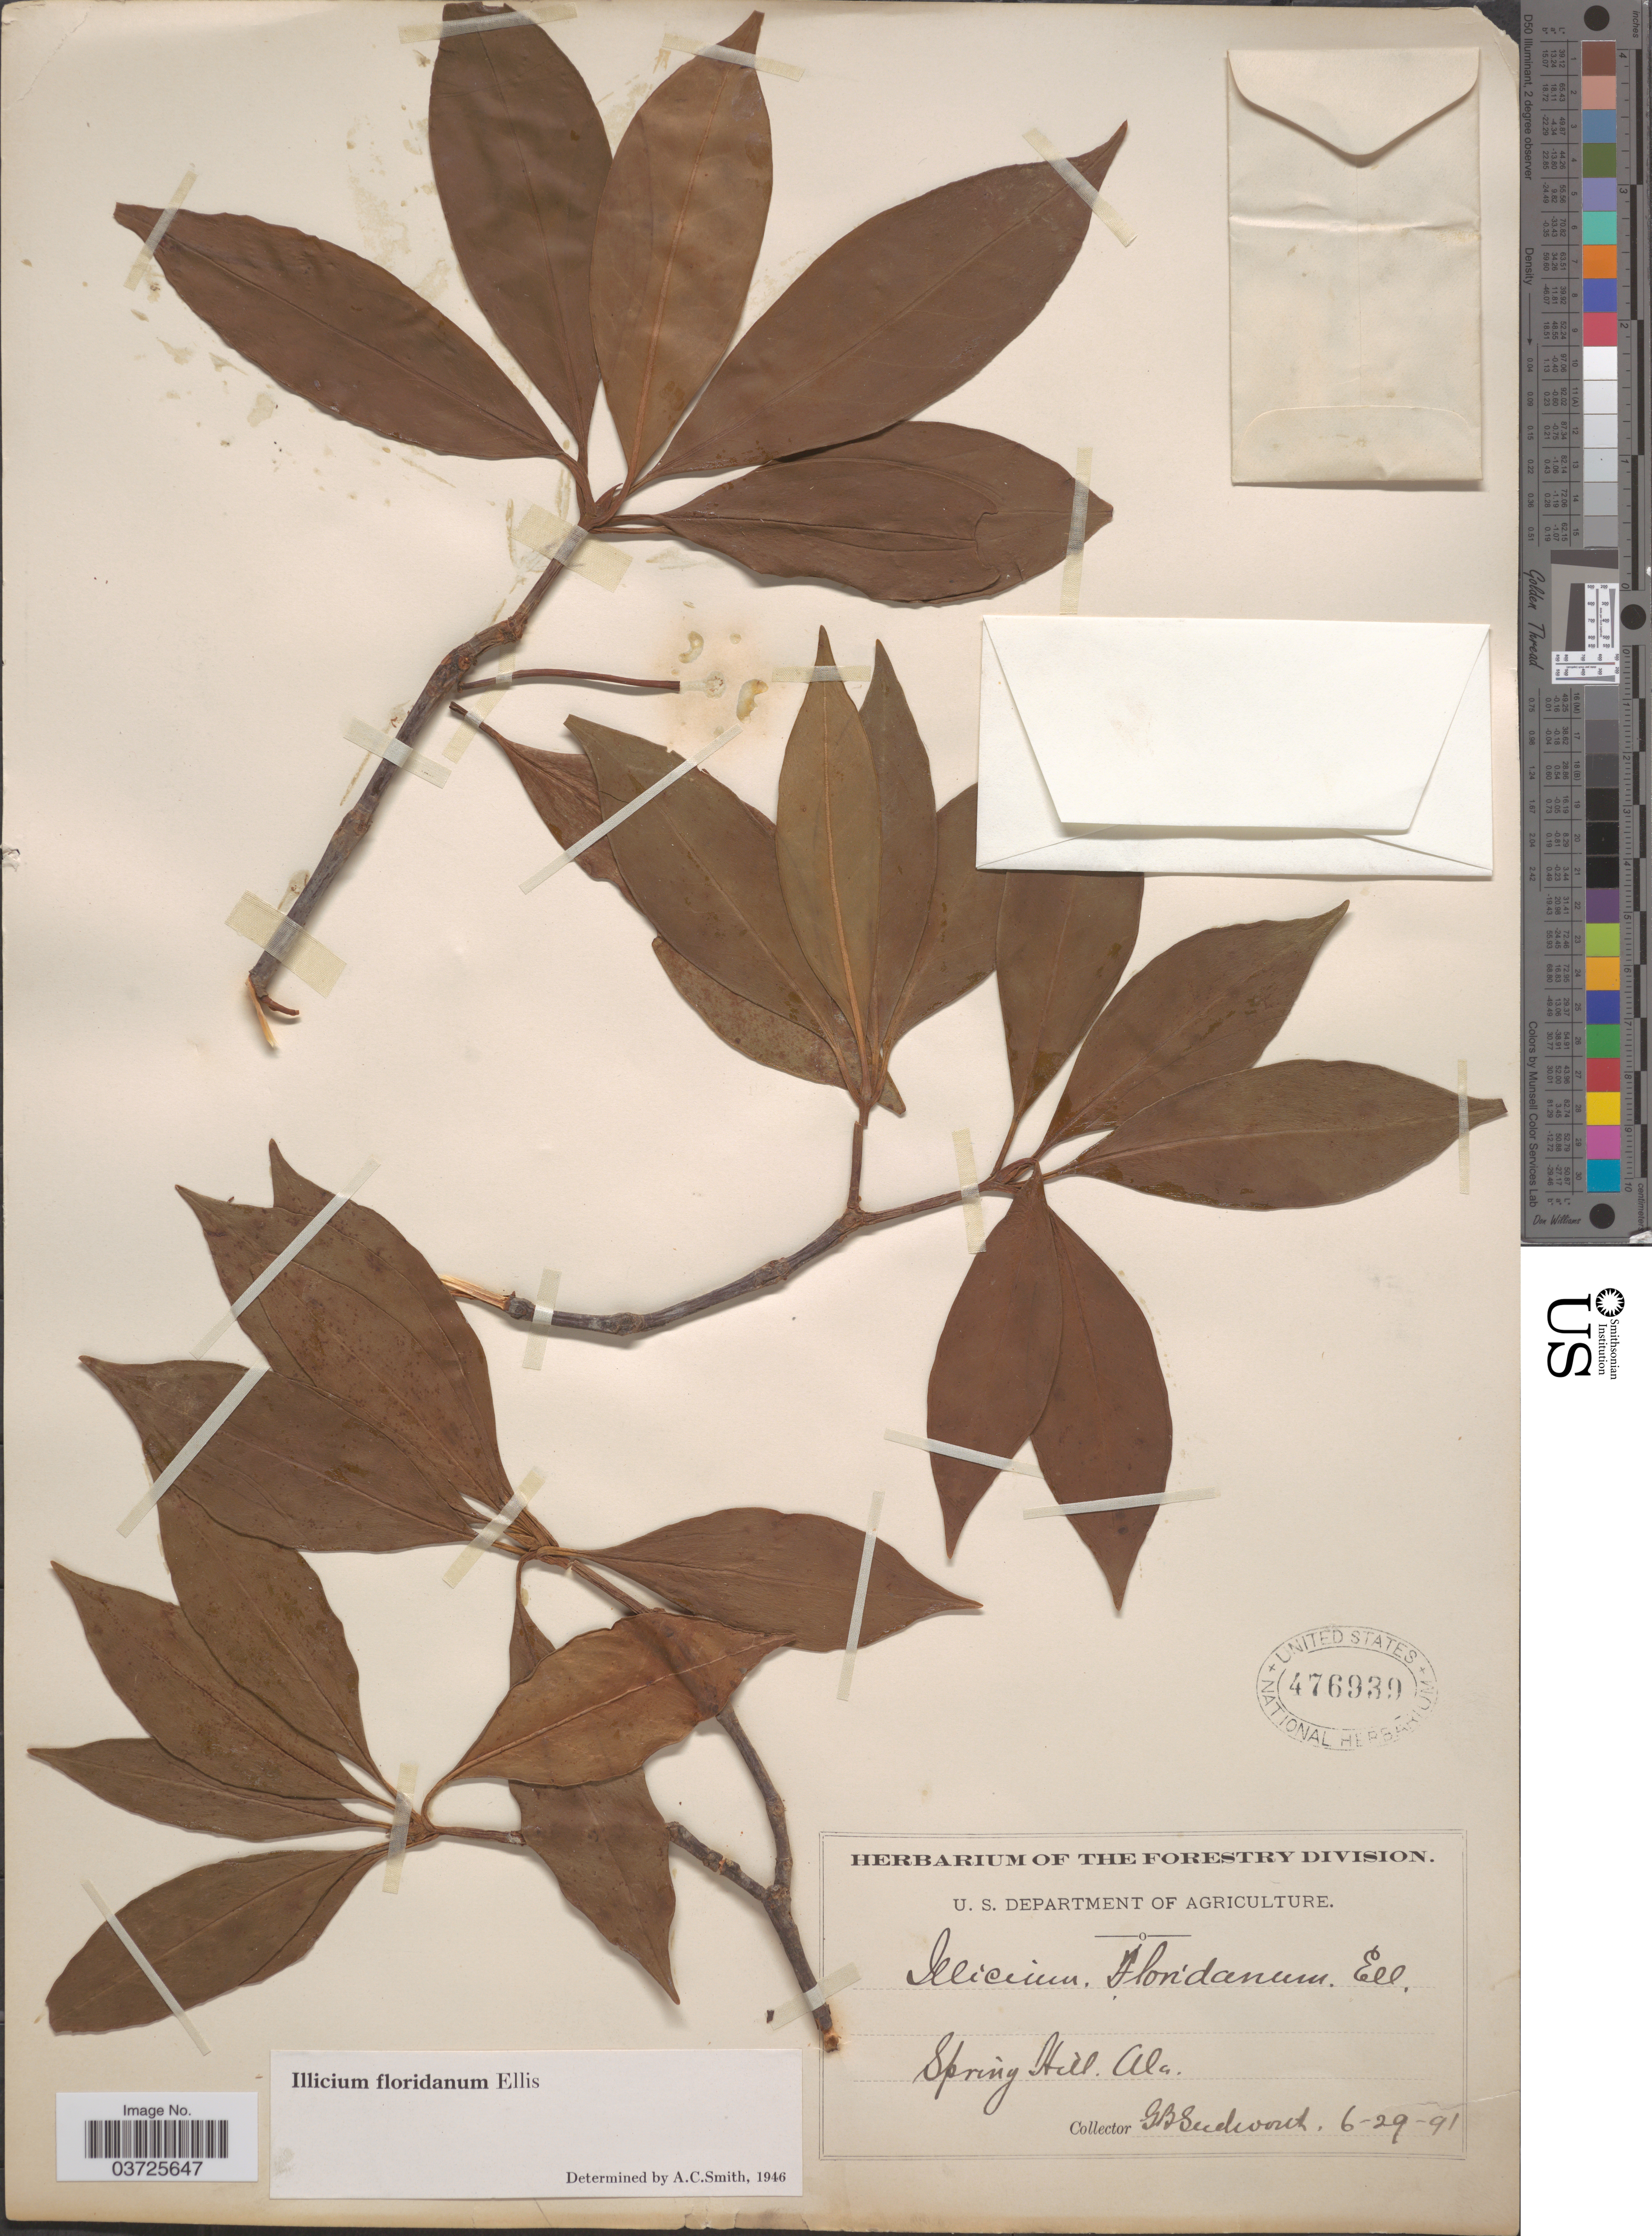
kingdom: Plantae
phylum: Tracheophyta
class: Magnoliopsida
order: Austrobaileyales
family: Schisandraceae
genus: Illicium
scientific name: Illicium floridanum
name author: J. Ellis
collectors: G. B. Sudworth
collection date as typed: Transcribed d/m/y: 29/6/91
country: United States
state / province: Alabama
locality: Spring Hill.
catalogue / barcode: US 476939